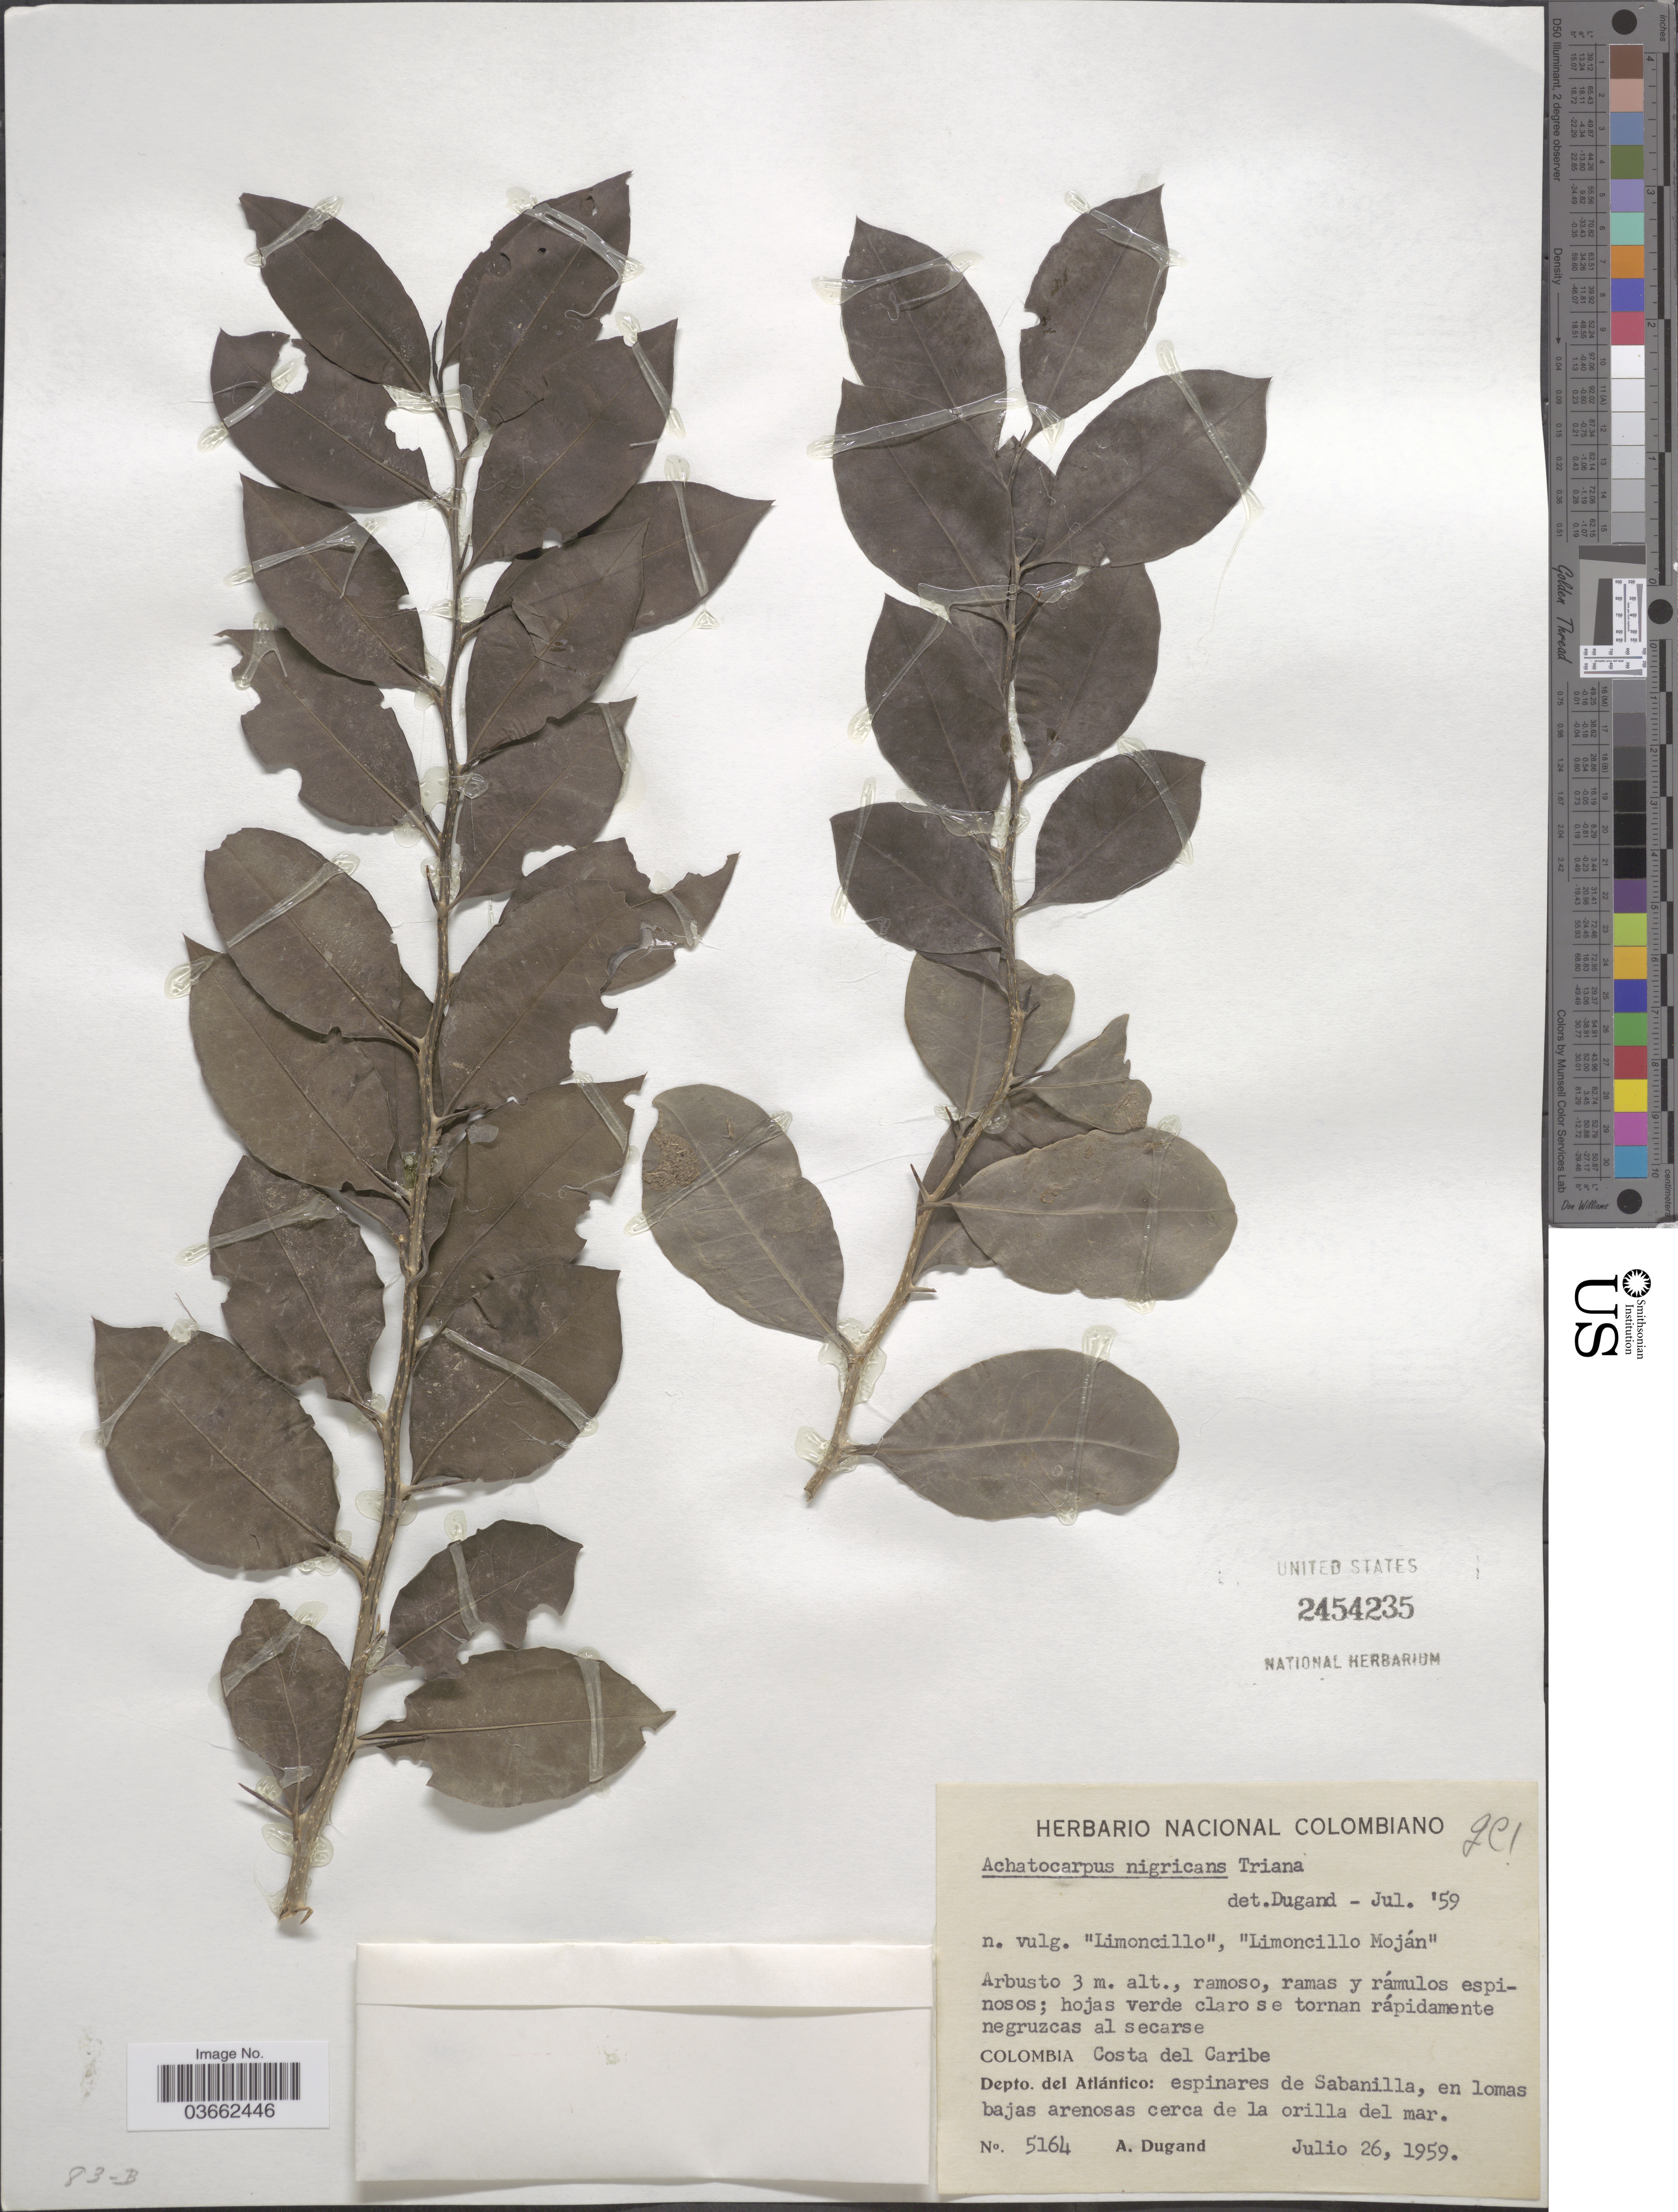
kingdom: Plantae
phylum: Tracheophyta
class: Magnoliopsida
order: Caryophyllales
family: Achatocarpaceae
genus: Achatocarpus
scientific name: Achatocarpus nigricans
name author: Triana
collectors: A. Dugand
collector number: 5164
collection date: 1959-07-26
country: Colombia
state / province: Atlántico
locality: Costa del Caribe, Depto. del Atlántico: espinares de Sabanilla, en lomas bajas arenosas cerca de la orilla del mar.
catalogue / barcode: US 2454235